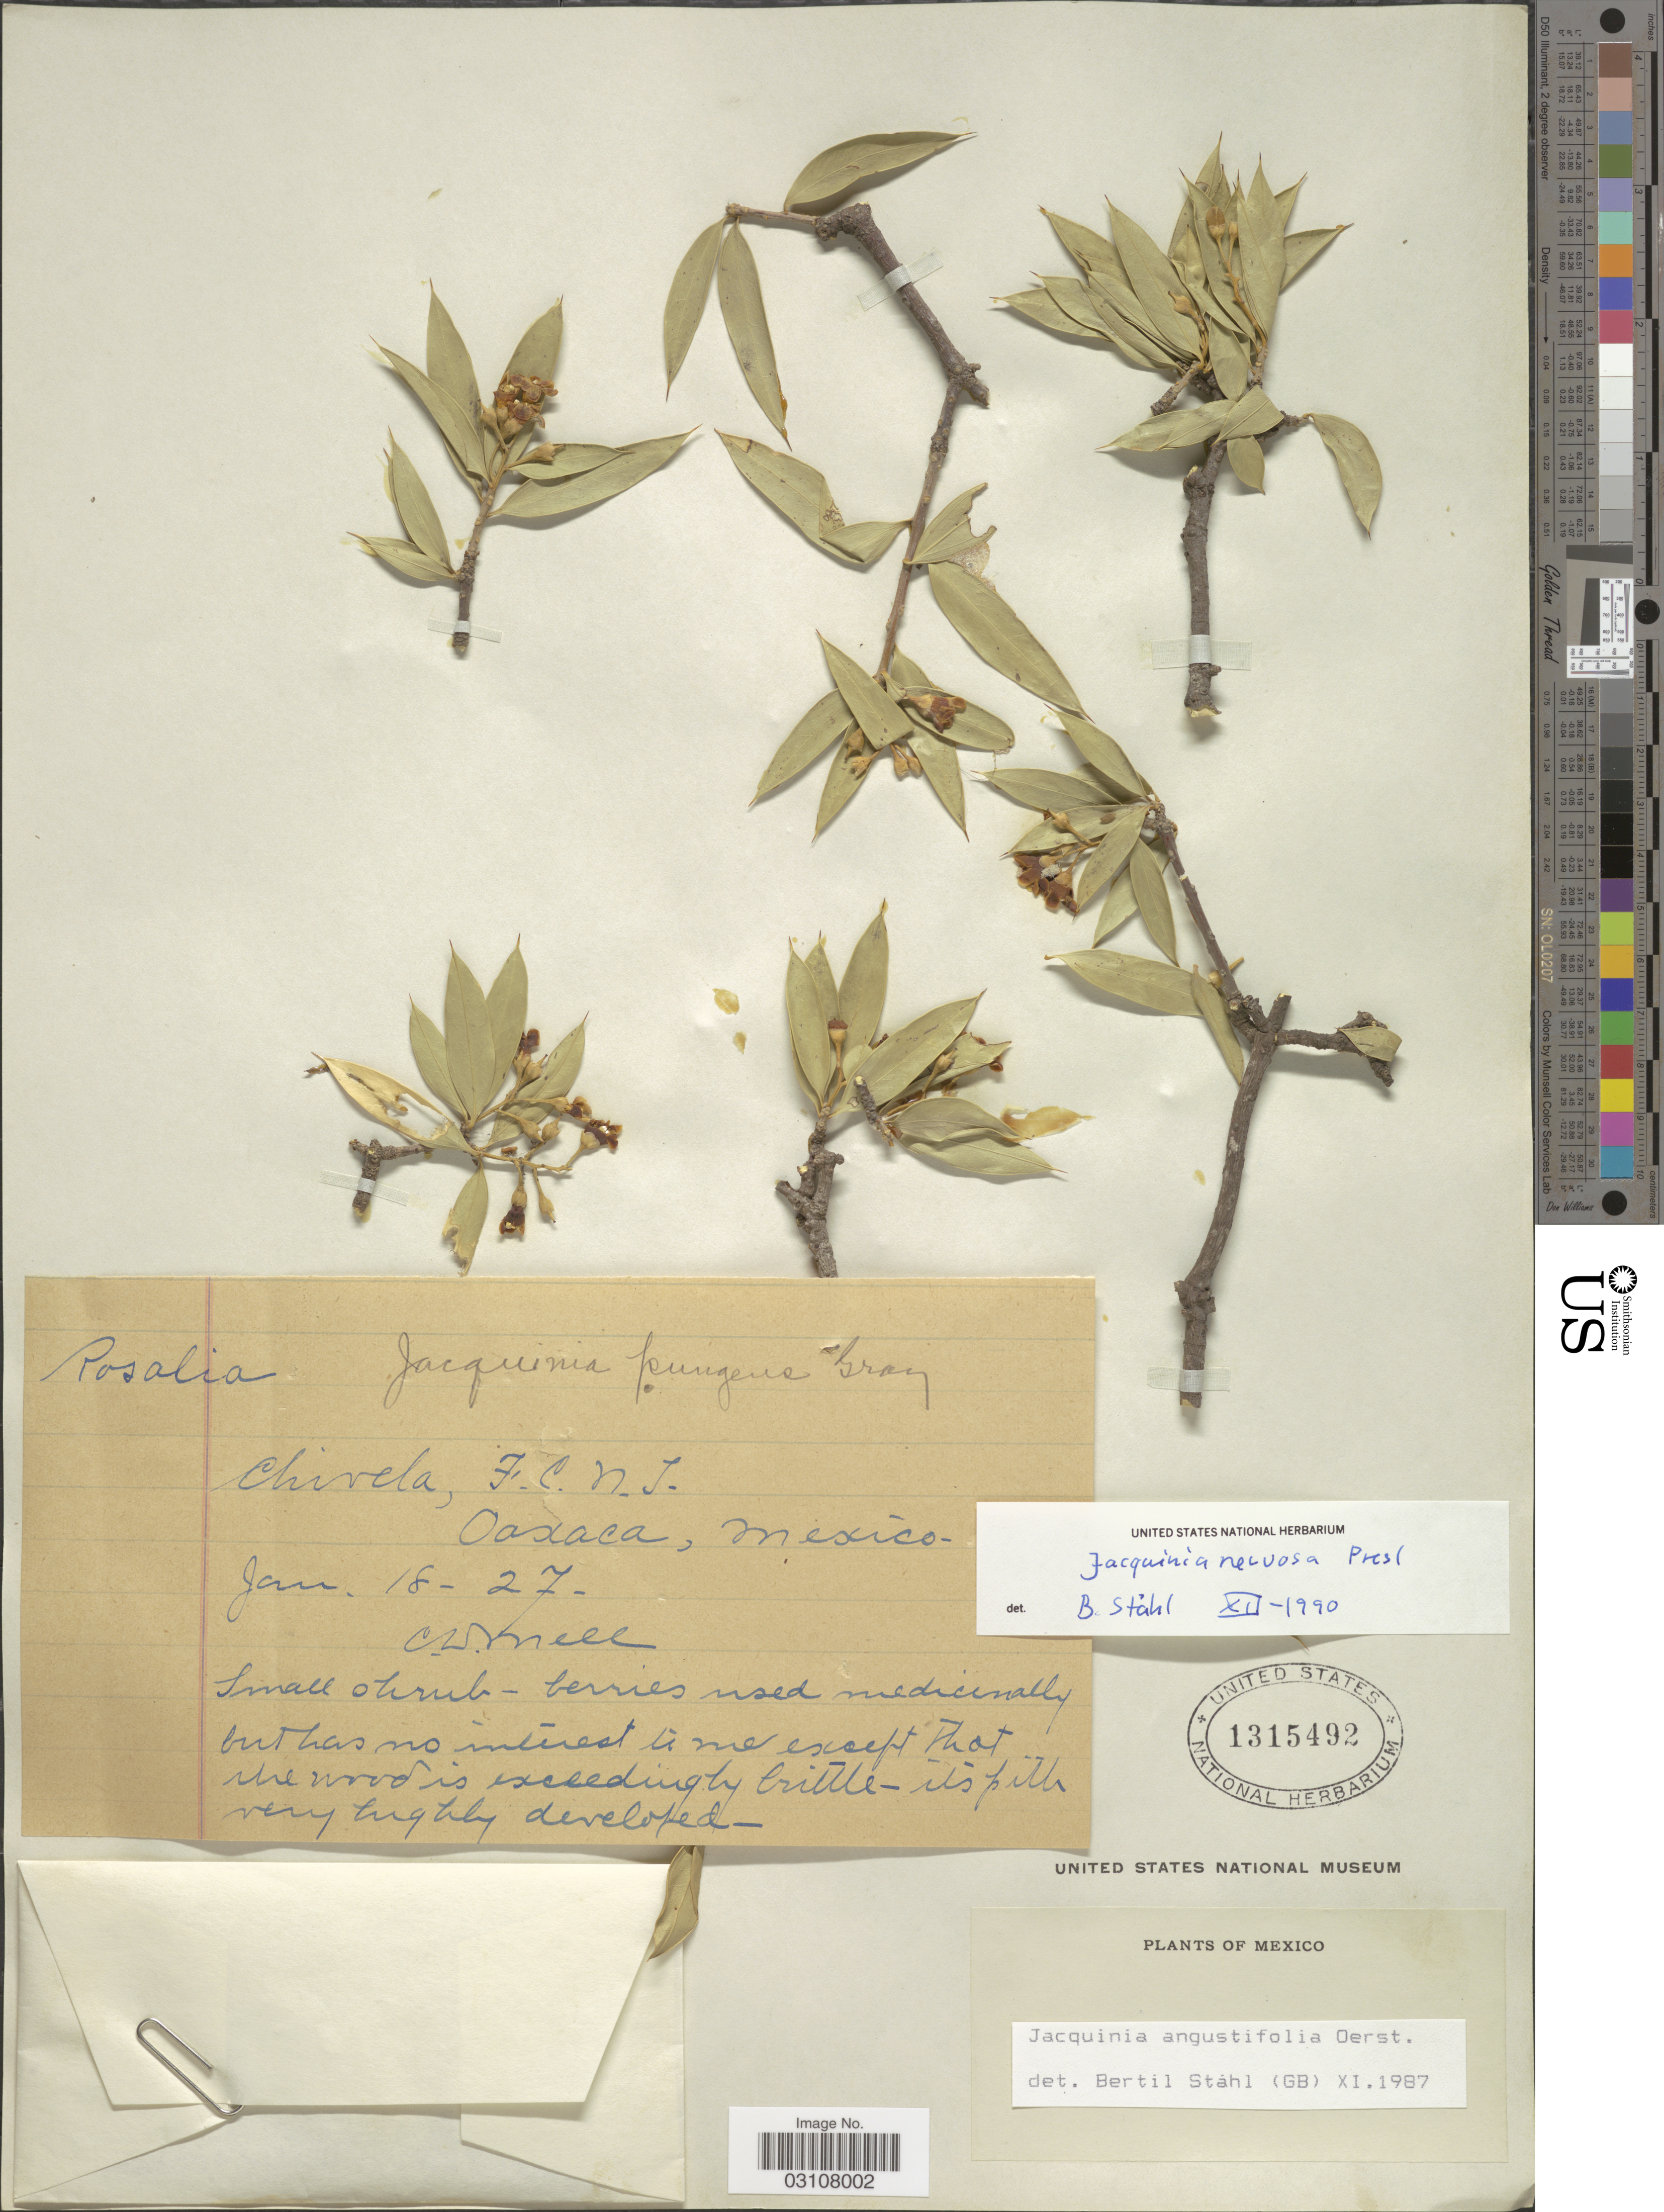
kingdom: Plantae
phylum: Tracheophyta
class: Magnoliopsida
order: Ericales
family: Primulaceae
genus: Jacquinia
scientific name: Jacquinia nervosa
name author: C. Presl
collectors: C. D. Mell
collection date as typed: Transcribed d/m/y: 18/1/27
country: Mexico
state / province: Oaxaca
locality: Chivela, F. C. N. J.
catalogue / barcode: US 1315492